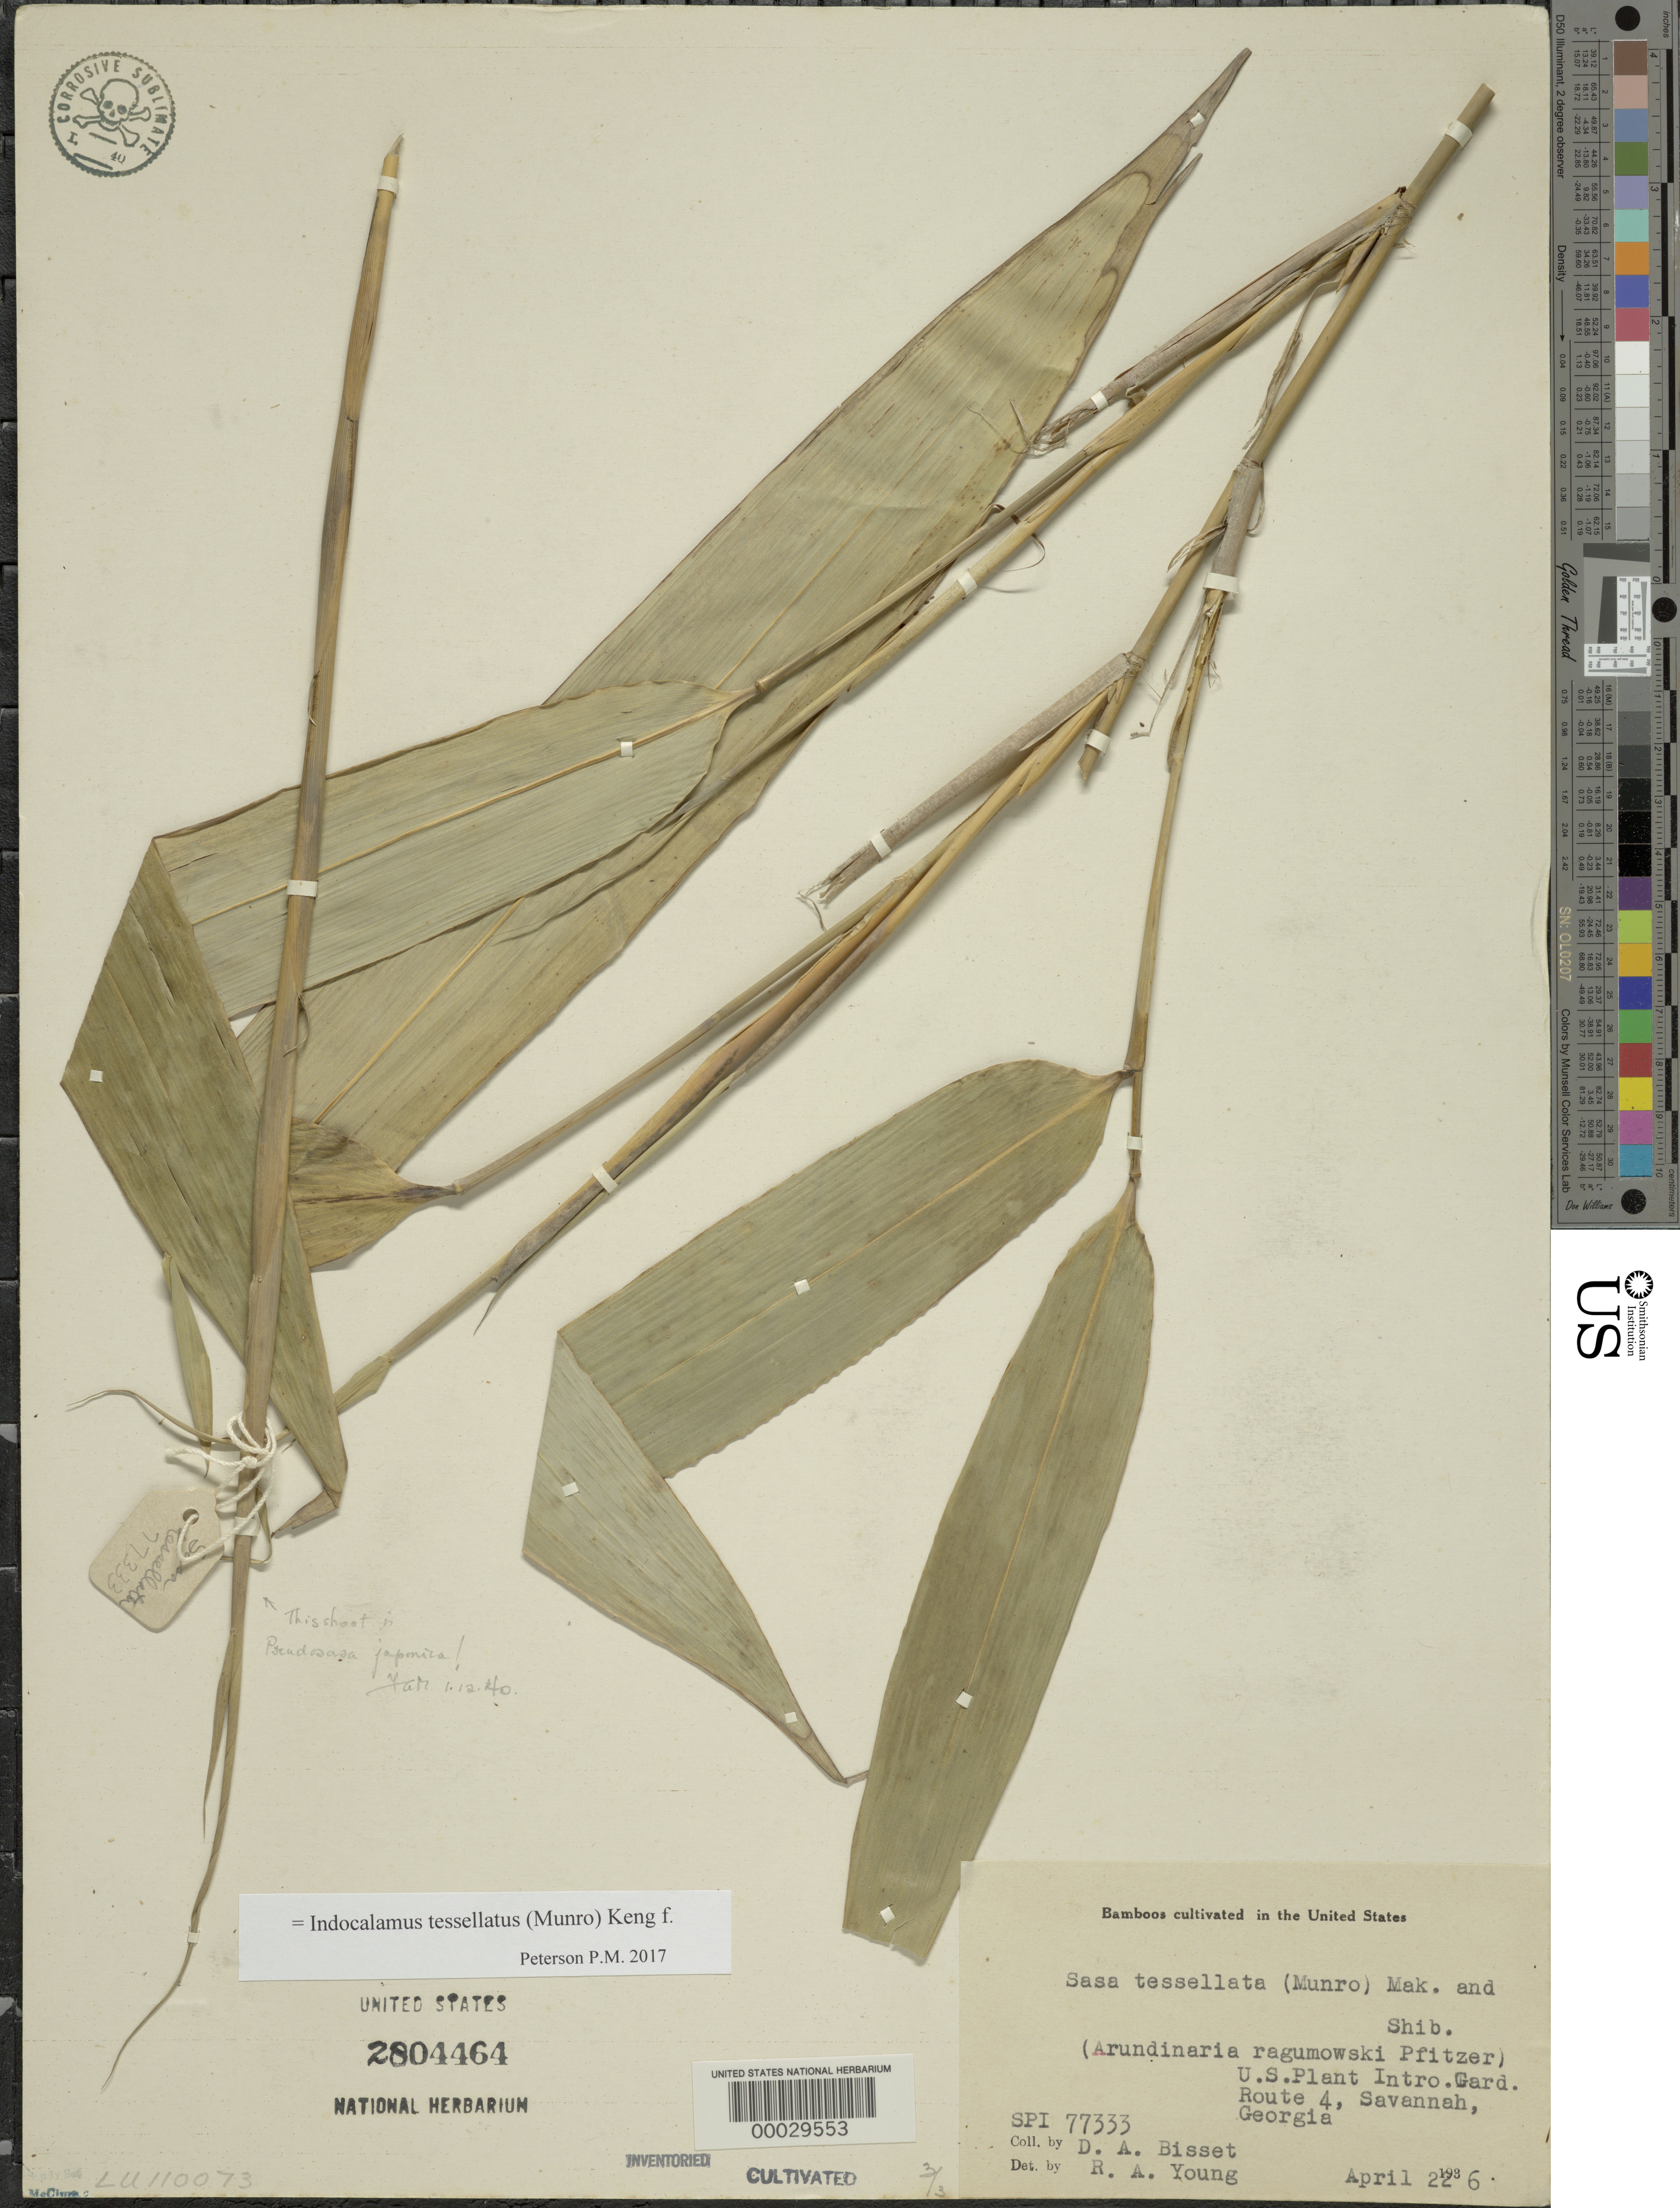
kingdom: Plantae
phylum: Tracheophyta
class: Liliopsida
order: Poales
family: Poaceae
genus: Indocalamus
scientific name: Indocalamus tessellatus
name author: (Munro) Keng f.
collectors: D. Bisset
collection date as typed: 22 Apr 1936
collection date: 1936-04-22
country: United States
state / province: Georgia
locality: U.s. plant intro. garden, savannah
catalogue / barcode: US 2804464